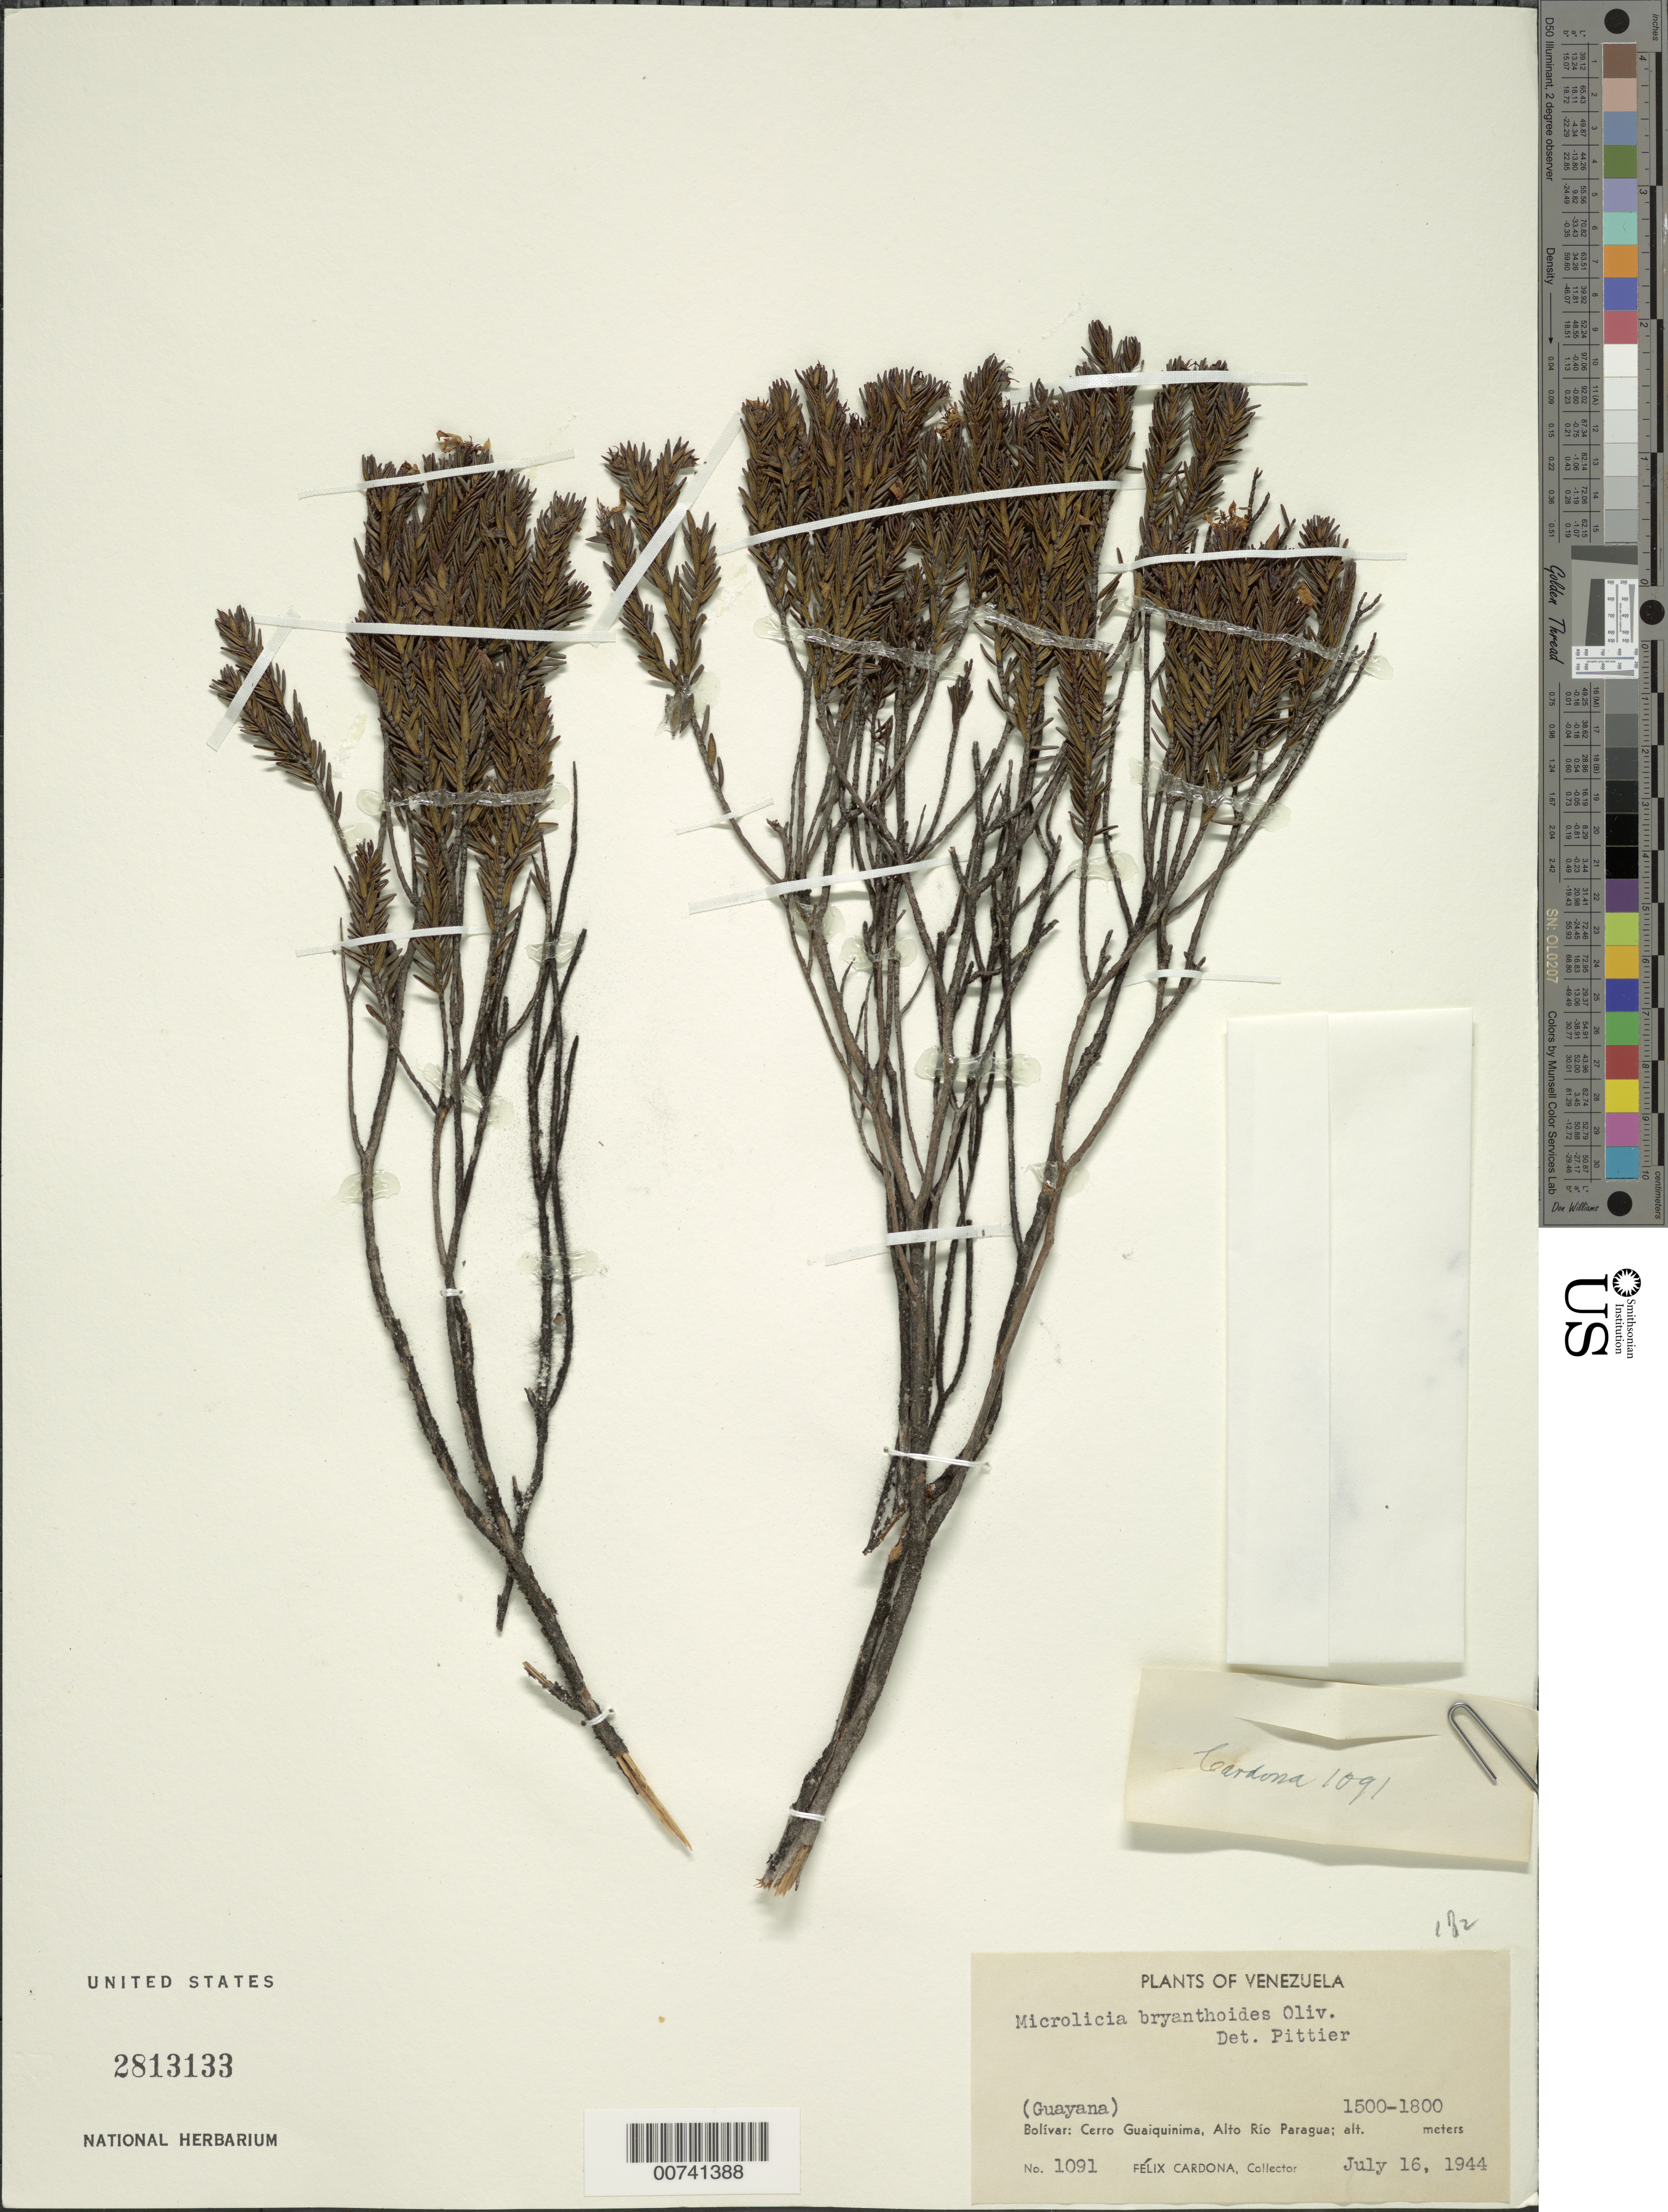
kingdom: Plantae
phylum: Tracheophyta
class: Magnoliopsida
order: Myrtales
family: Melastomataceae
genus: Microlicia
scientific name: Microlicia benthamiana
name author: Triana ex Cogn.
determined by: Pittier, Henri F.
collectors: F. Cardona Puig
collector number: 1091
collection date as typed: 16-Jul-44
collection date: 1944-07-16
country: Venezuela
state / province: Bolívar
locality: Alto Río Paragua, Río Karun, Raudal Guaiquinima (Guayana)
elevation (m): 1500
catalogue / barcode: US 2813133